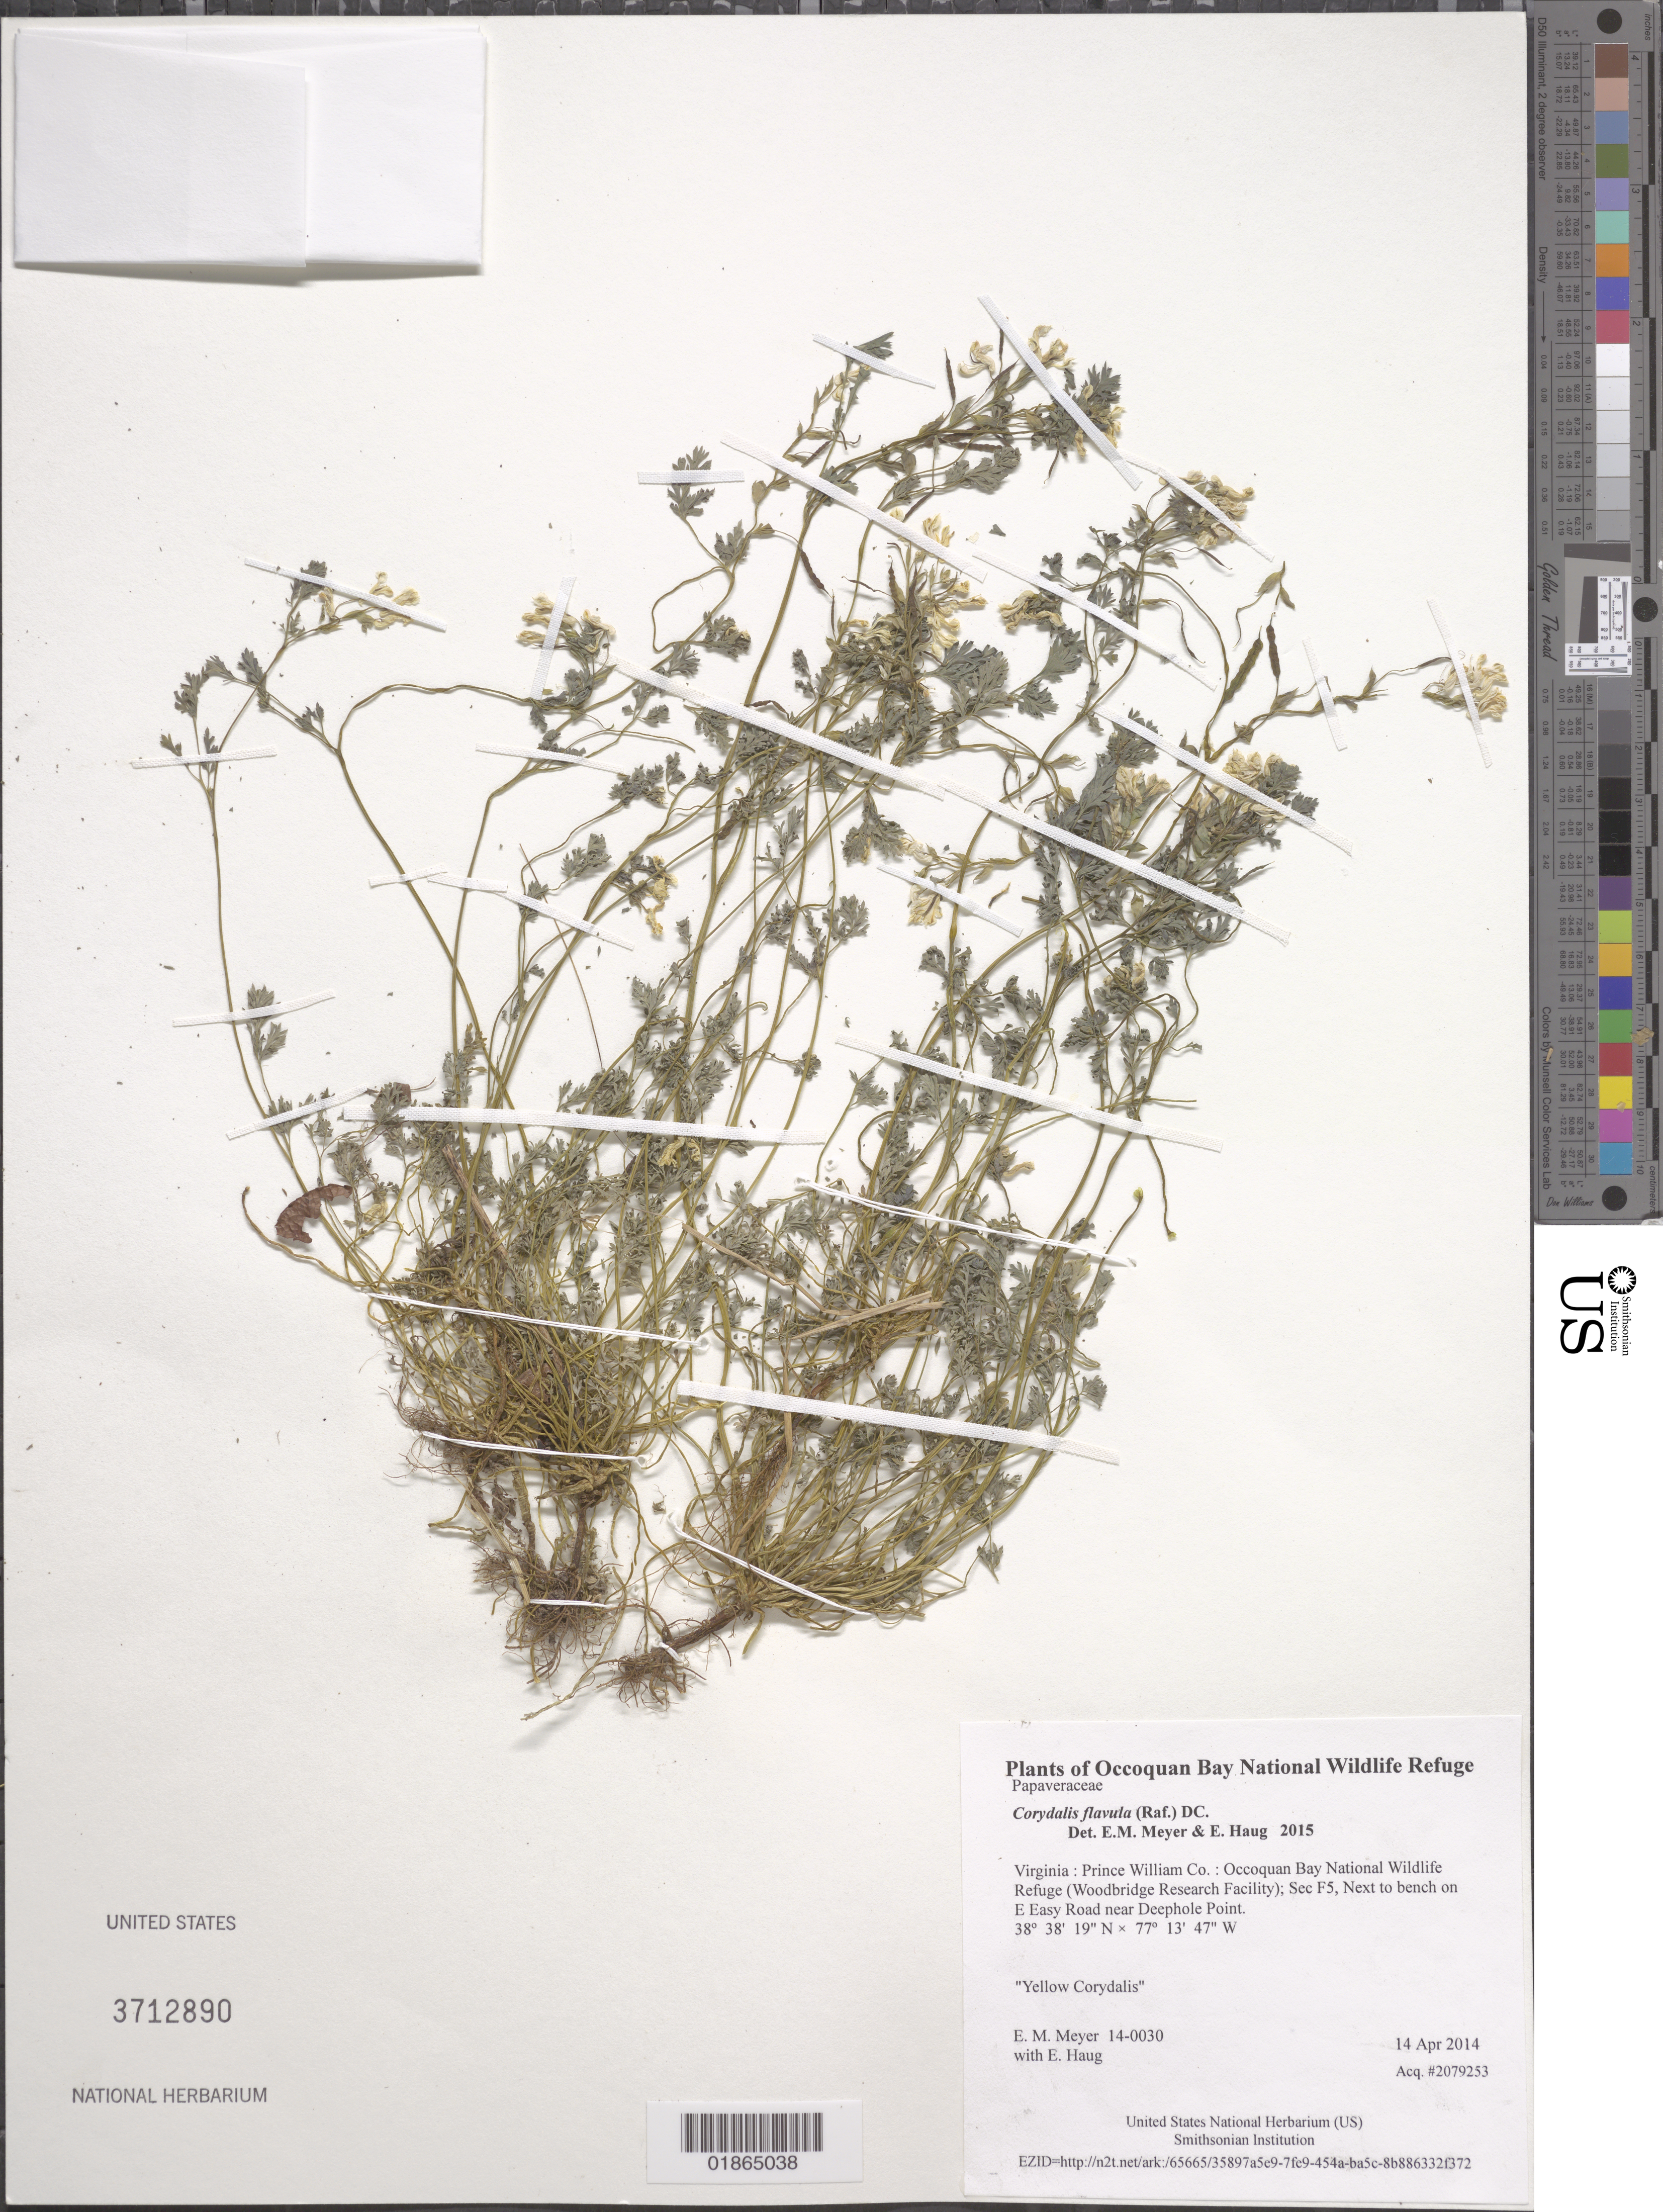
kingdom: Plantae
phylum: Tracheophyta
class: Magnoliopsida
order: Ranunculales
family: Papaveraceae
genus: Corydalis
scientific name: Corydalis flavula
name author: (Raf.) DC.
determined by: Meyer, E. M.; Haug, E.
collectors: E. M. Meyer & E. Haug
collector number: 14-0030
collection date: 2014-04-14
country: United States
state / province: Virginia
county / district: Prince William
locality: Occoquan Bay National Wildlife Refuge (Woodbridge Research Facility); Sec F5, Next to bench on E Easy Road near Deephole Point.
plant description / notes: Yellow Corydalis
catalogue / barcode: US 3712890